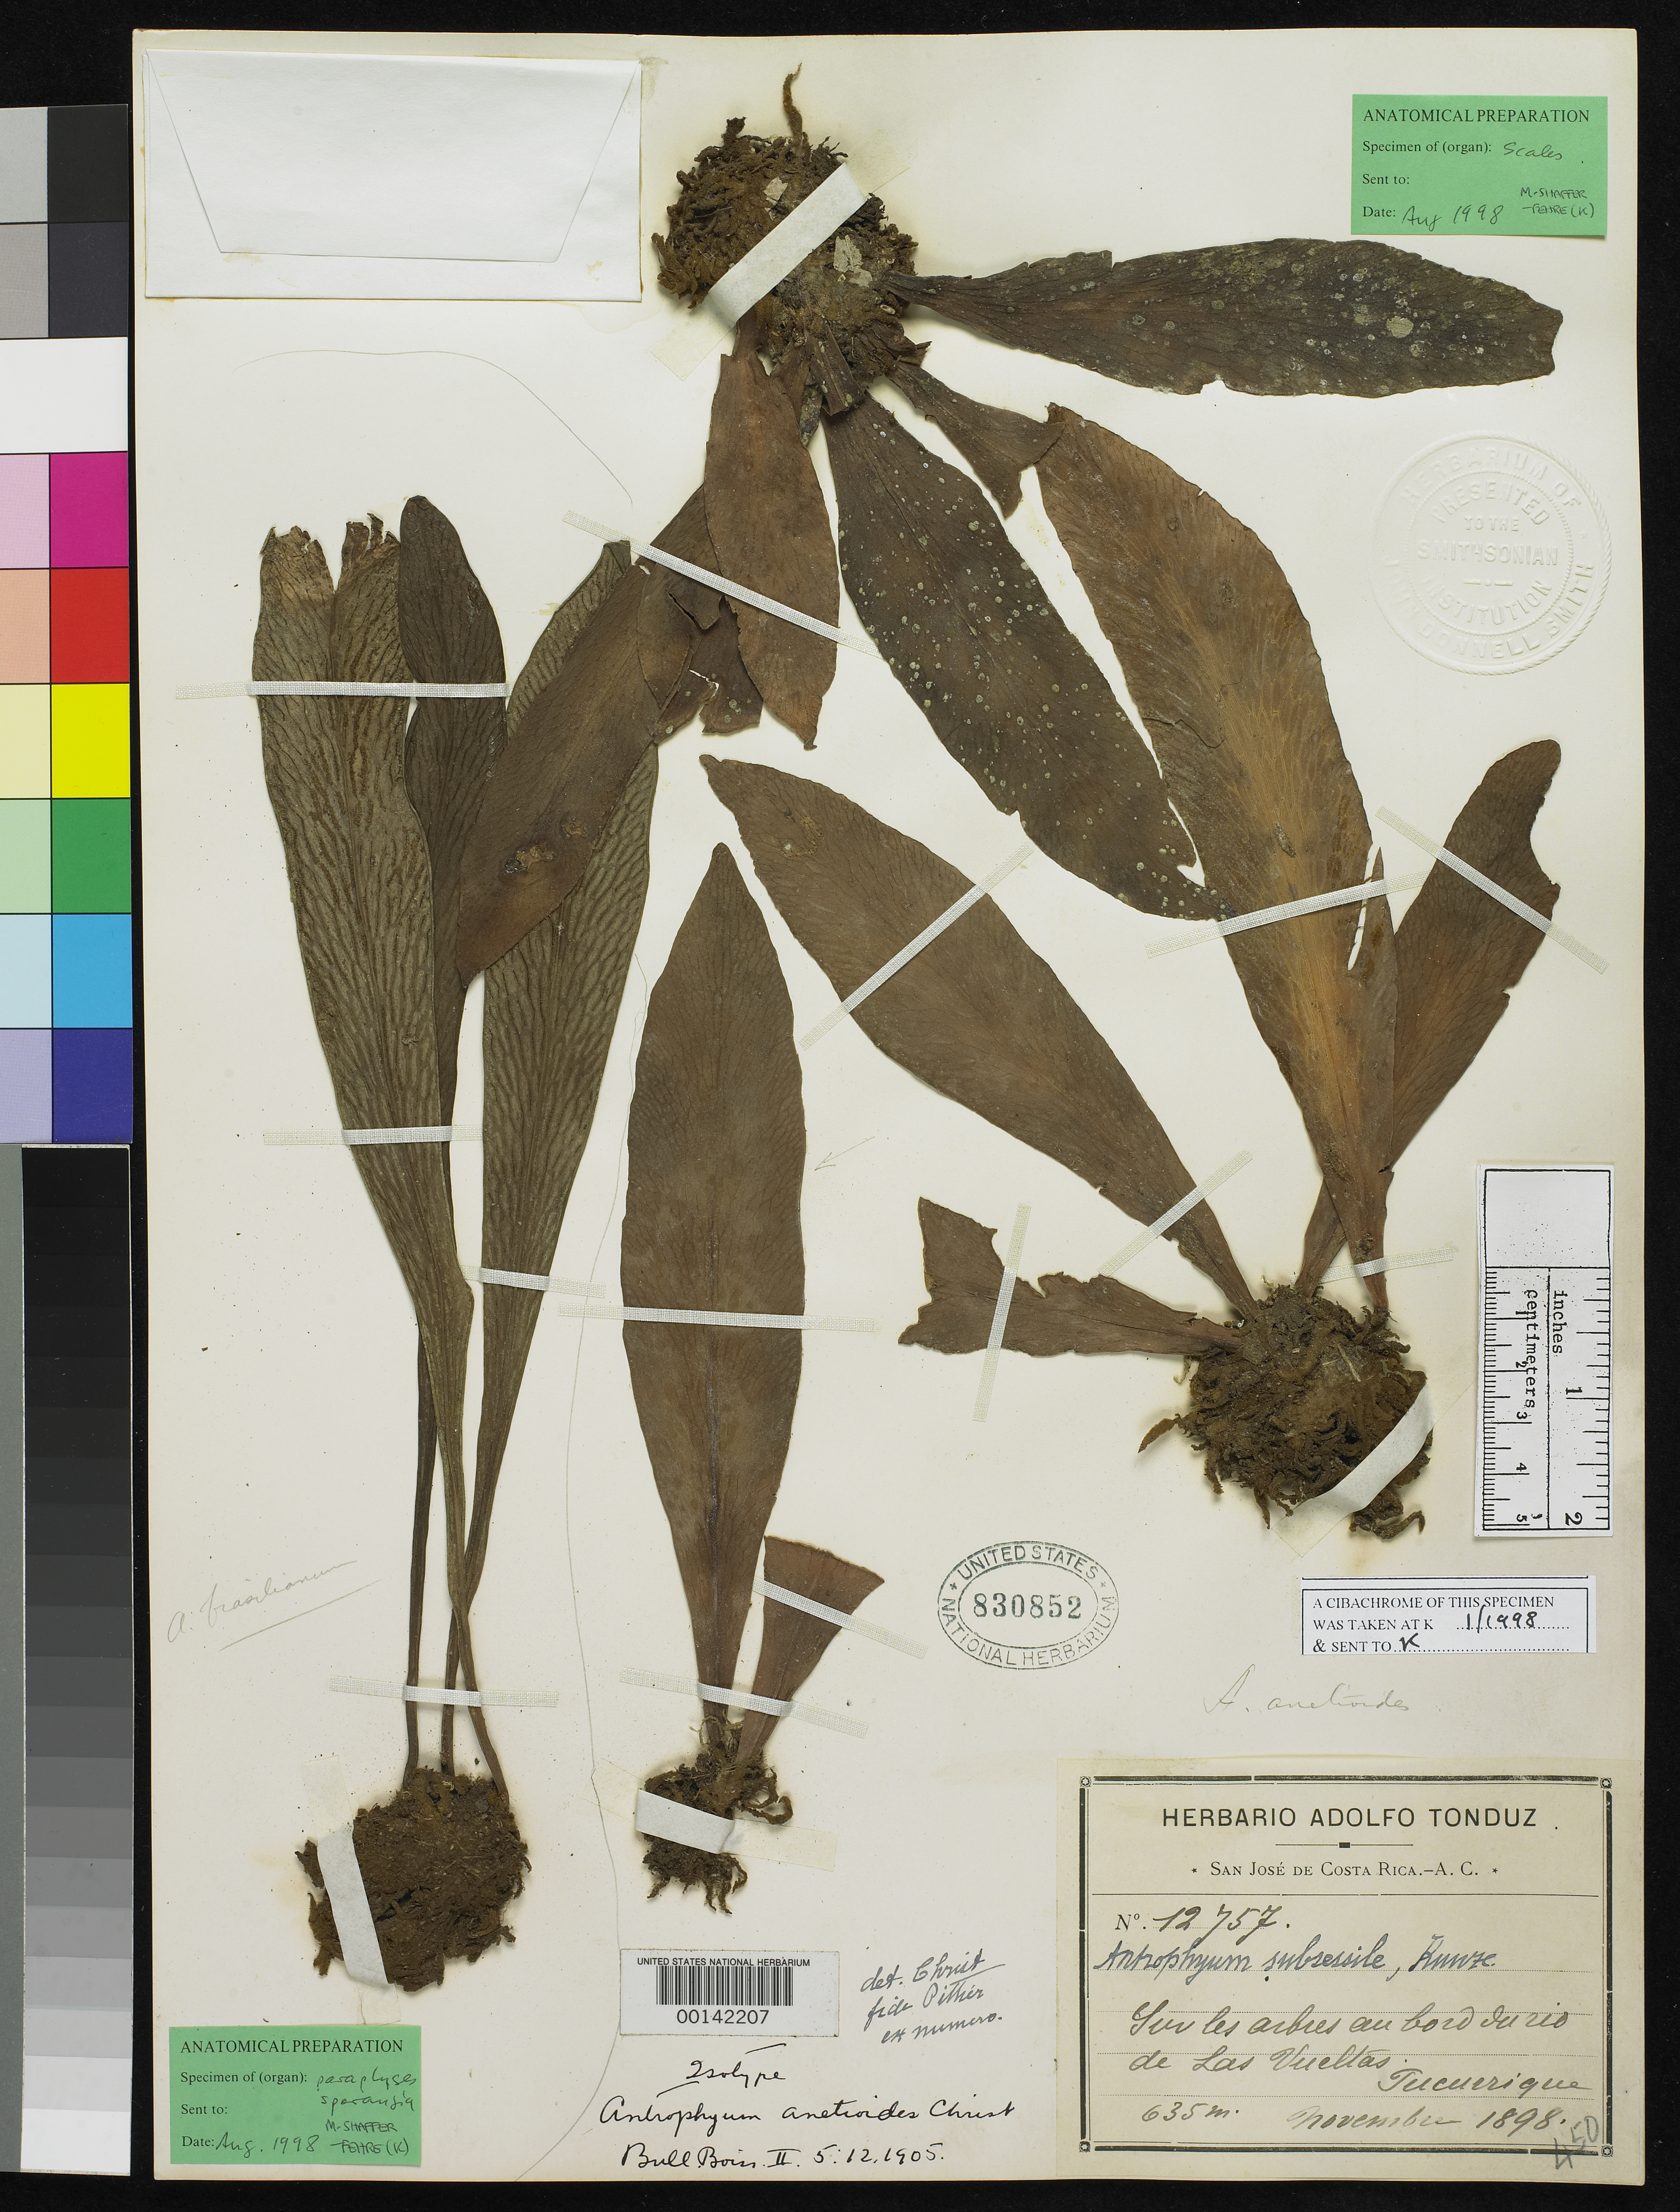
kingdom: Plantae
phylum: Tracheophyta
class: Polypodiopsida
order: Polypodiales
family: Pteridaceae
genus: Antrophyum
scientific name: Antrophyum anetioides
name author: Christ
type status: Type Collection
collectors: A. Tonduz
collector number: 12757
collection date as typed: Nov 1898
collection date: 1898-11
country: Costa Rica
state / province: San José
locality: Tucuerique, Sur les arbes bord du Rio de Las Vueltas.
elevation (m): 635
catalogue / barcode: US 830852